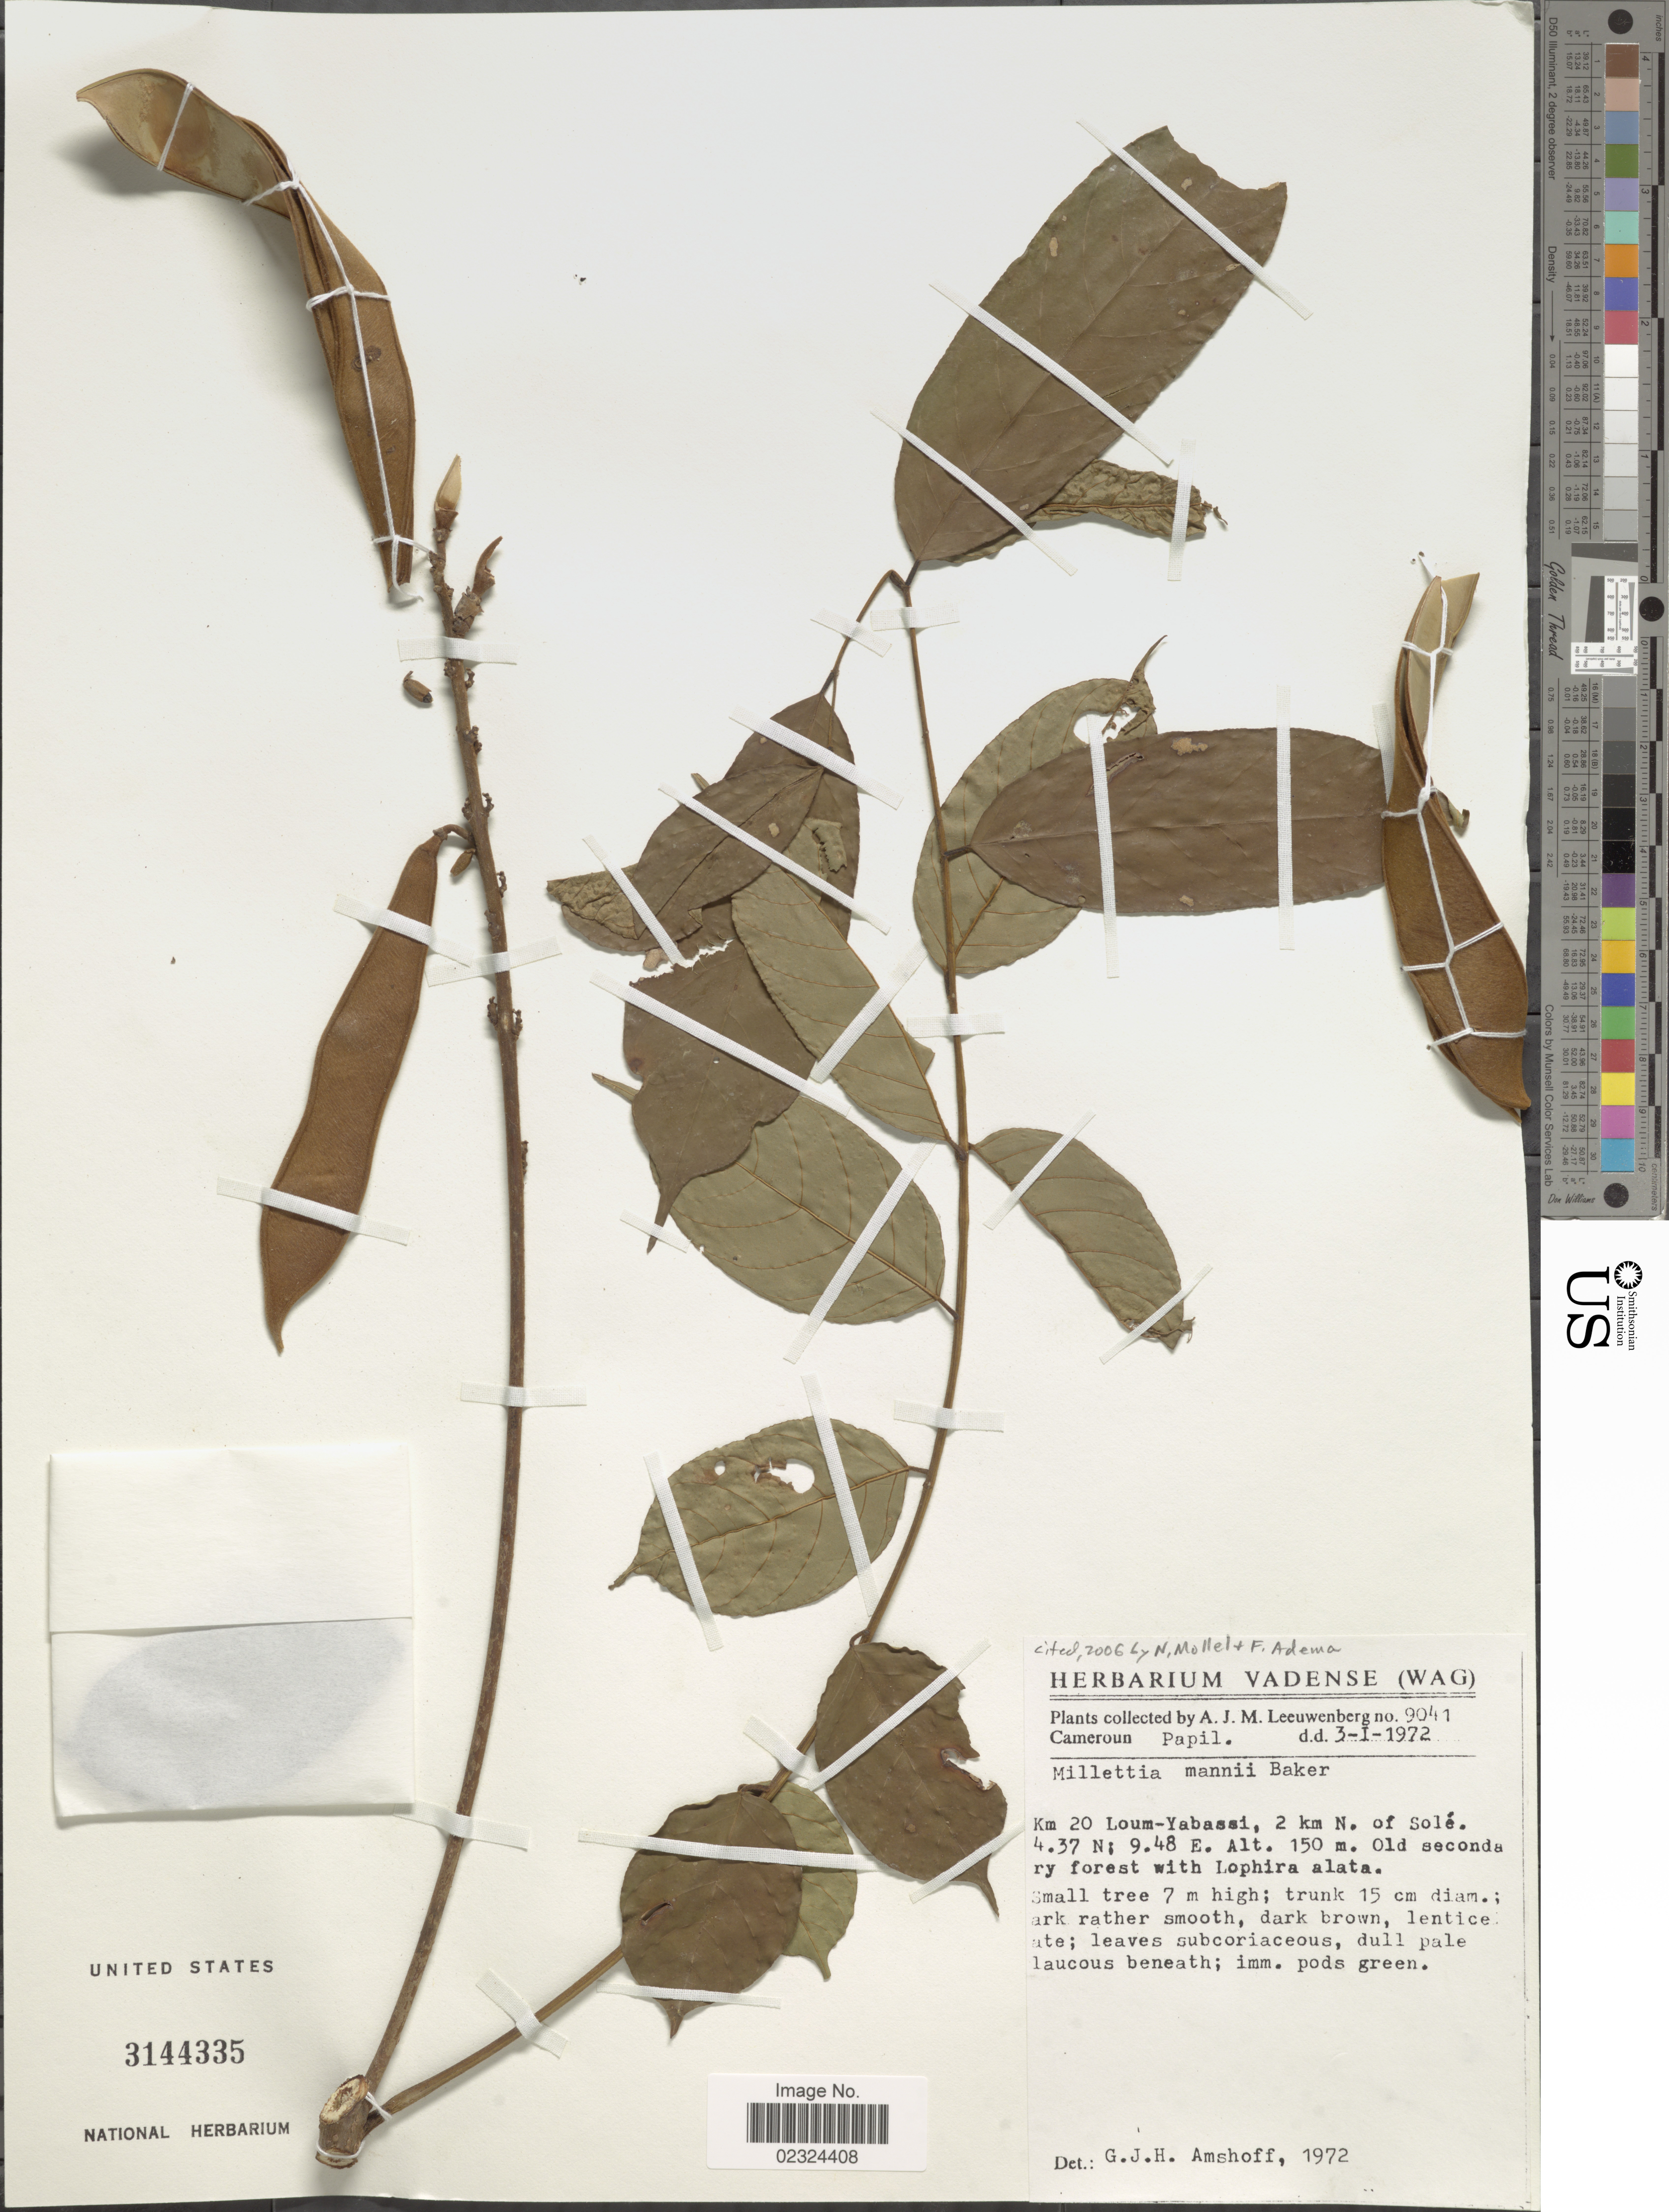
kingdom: Plantae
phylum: Tracheophyta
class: Magnoliopsida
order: Fabales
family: Fabaceae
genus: Millettia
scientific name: Millettia mannii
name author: Baker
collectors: A. J. M. Leeuwenberg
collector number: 9041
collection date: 1972-01-03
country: Cameroon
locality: Cameroun. Km 20 Loum-Yabassi, 2 km N. of Sole.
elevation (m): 150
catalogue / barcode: US 3144335